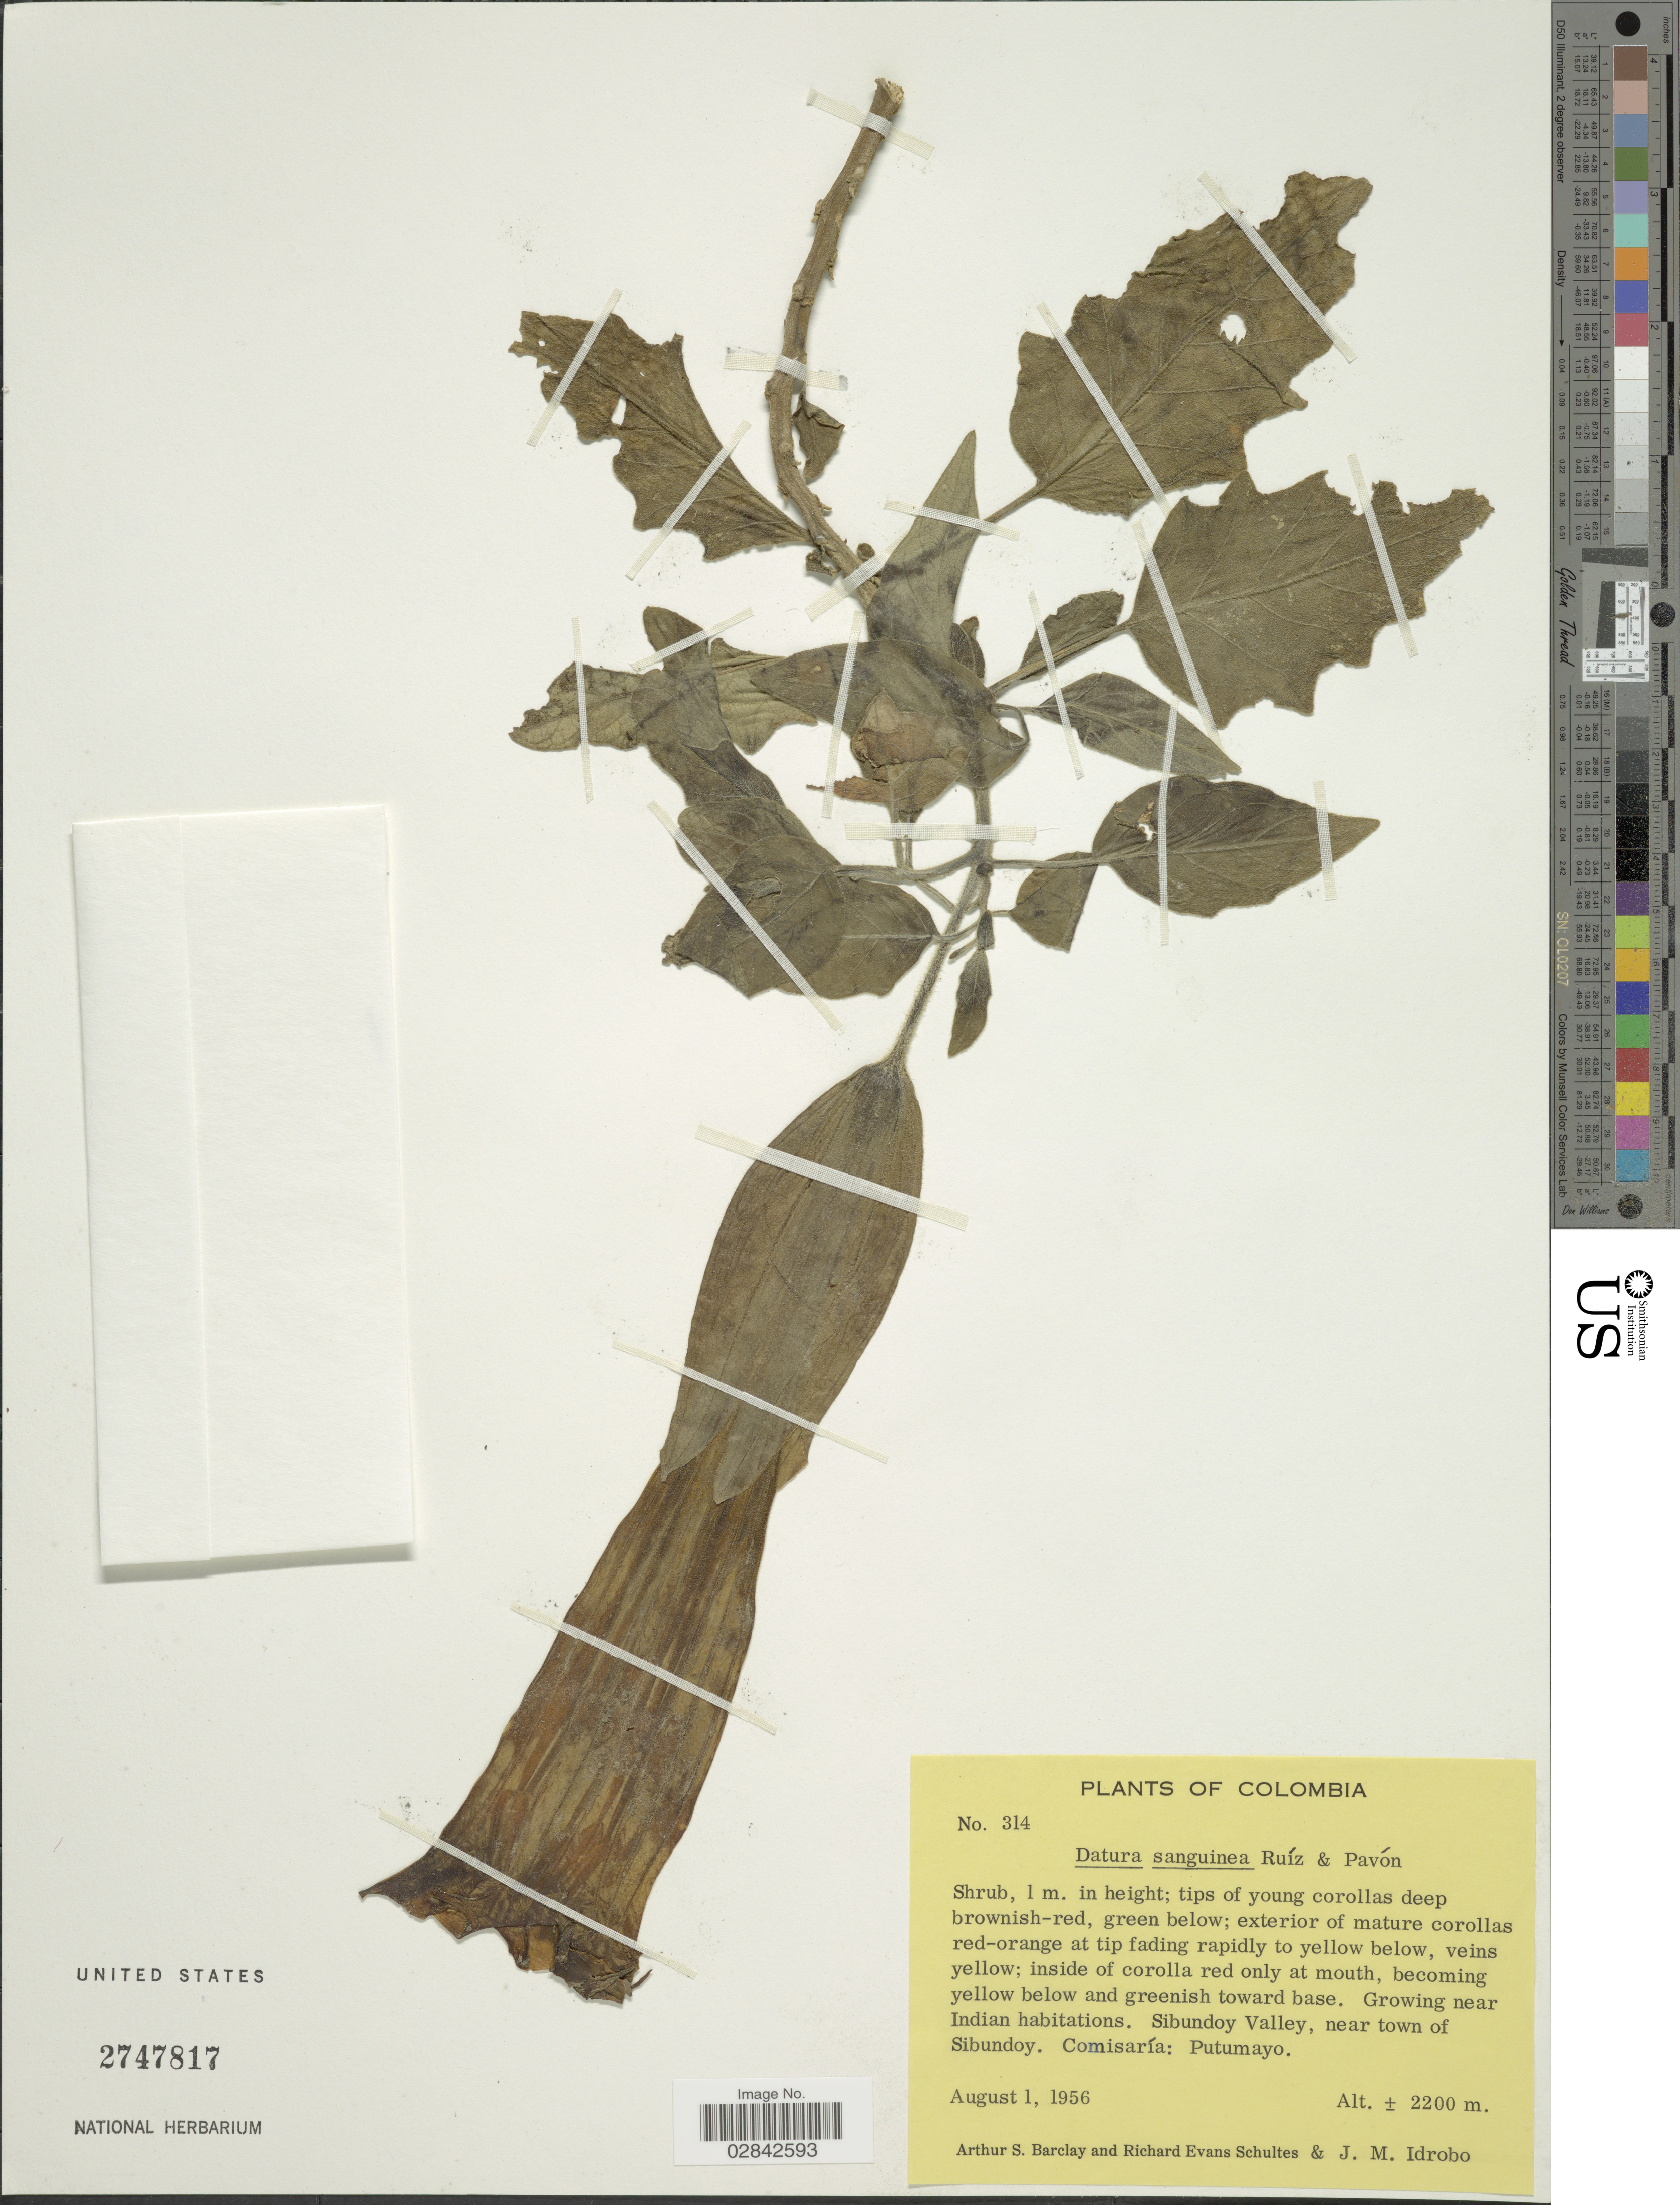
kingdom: Plantae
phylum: Tracheophyta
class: Magnoliopsida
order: Solanales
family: Solanaceae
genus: Brugmansia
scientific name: Brugmansia sanguinea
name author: (Ruiz & Pav.) D. Don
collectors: A. S. Barclay, R. E. Schultes & J. M. Idrobo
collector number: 314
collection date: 1956-08-01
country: Colombia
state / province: Putumayo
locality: Near Indian habitations. Sibundoy Valley, near town of Sibundoy. Comisaría: Putumayo.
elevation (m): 2200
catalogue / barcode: US 2747817